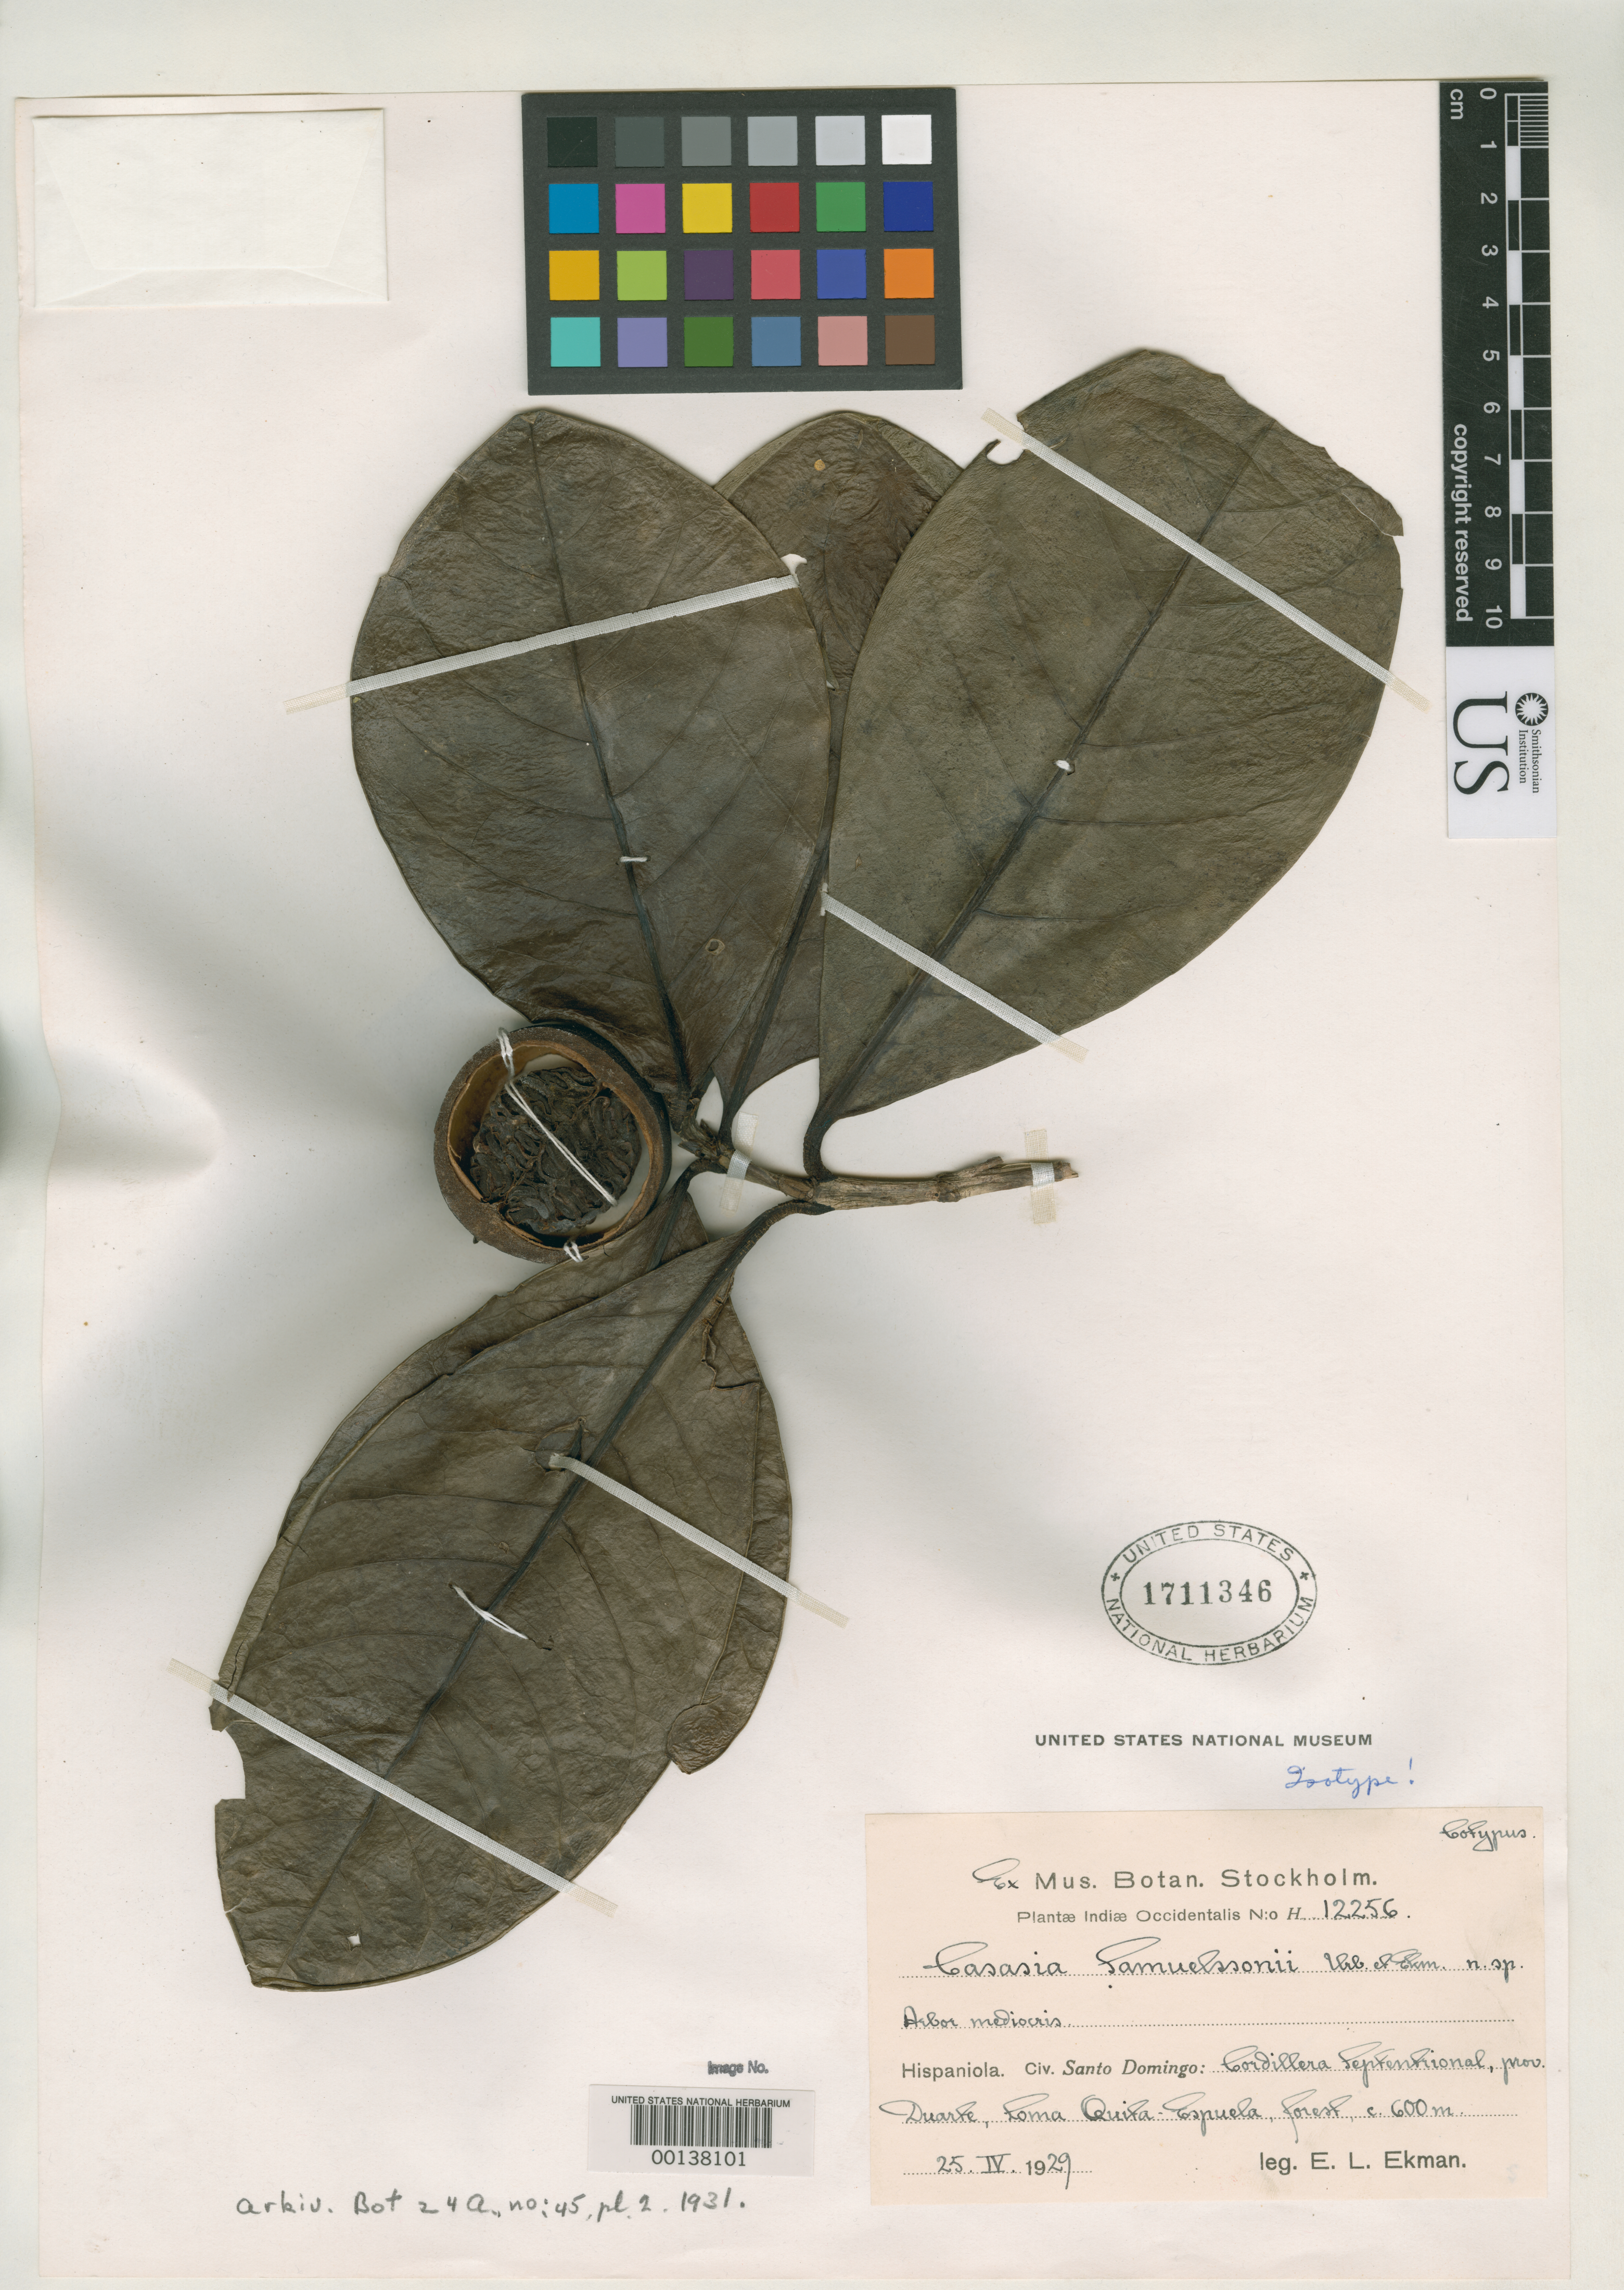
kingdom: Plantae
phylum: Tracheophyta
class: Magnoliopsida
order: Gentianales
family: Rubiaceae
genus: Casasia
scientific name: Casasia samuelssonii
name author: Urb. & Ekman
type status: Isotype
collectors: E. L. Ekman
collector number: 12256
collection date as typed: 25 Apr 1929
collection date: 1929-04-25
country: Dominican Republic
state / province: Duarte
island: Hispaniola Island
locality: Loma Quita- Espuela.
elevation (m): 600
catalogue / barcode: US 1711346